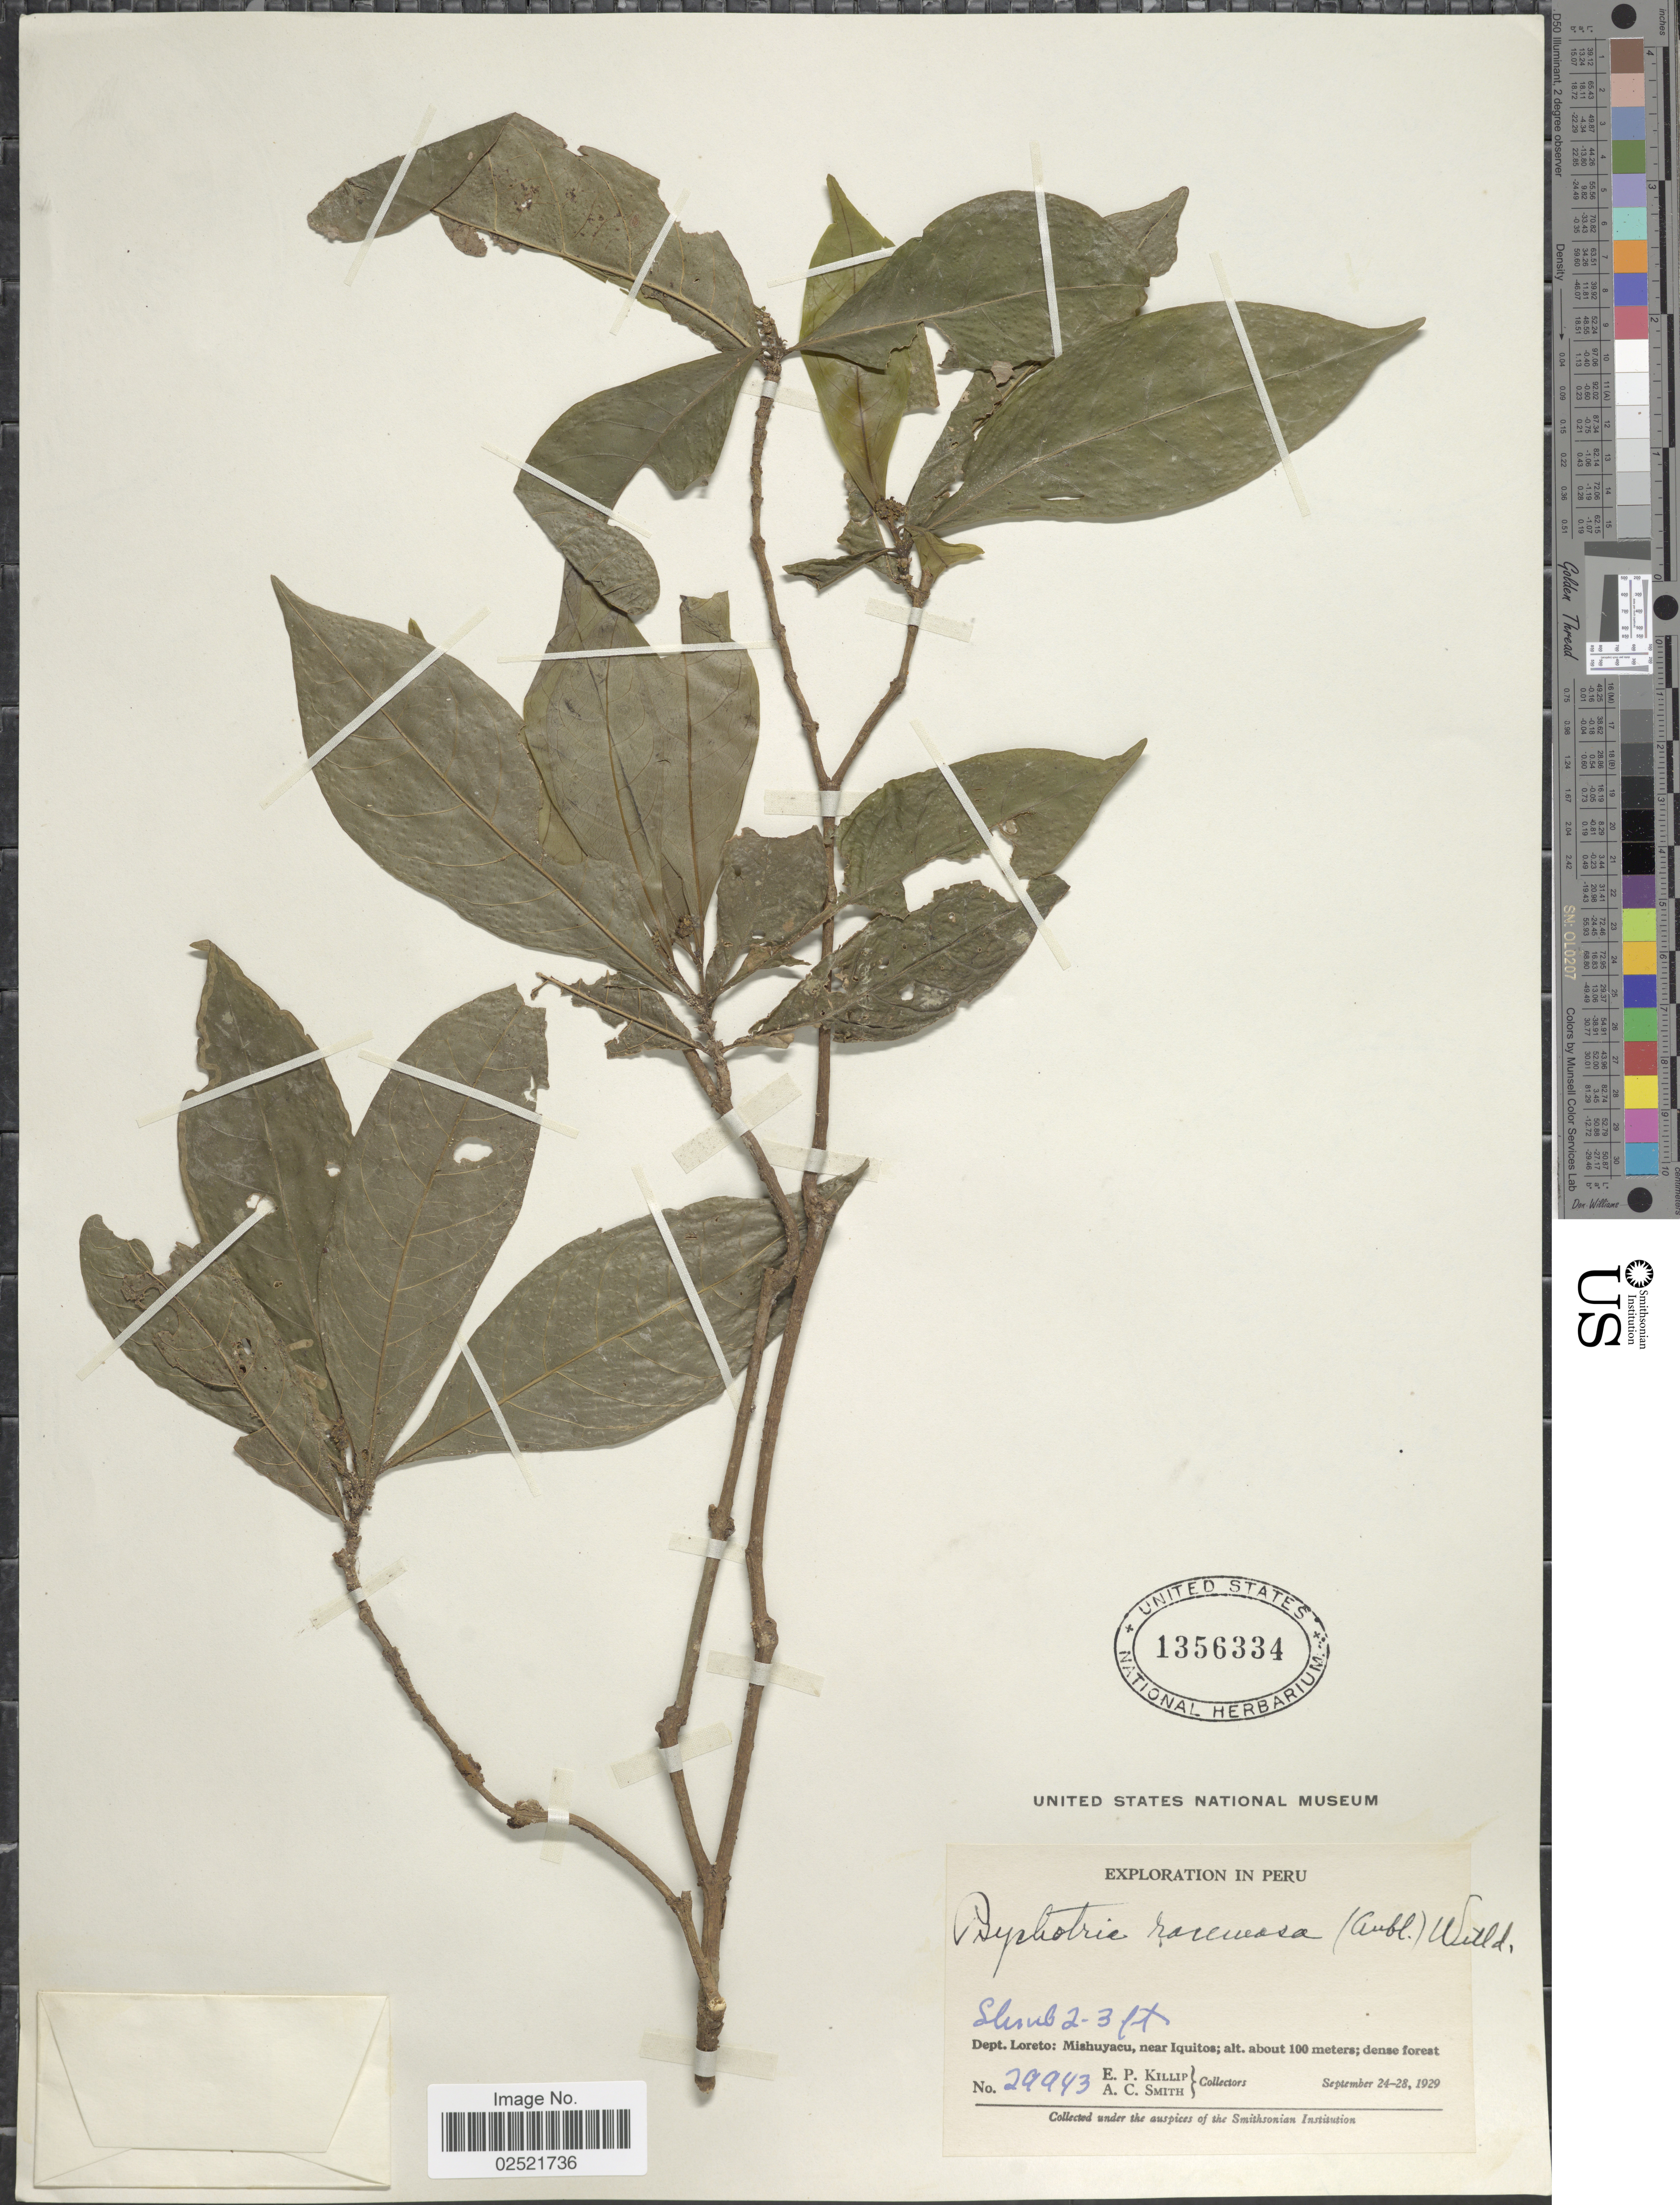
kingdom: Plantae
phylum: Tracheophyta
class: Magnoliopsida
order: Gentianales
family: Rubiaceae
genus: Psychotria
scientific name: Psychotria racemosa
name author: (Aubl.) Raeuschel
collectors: E. P. Killip & A. C. Smith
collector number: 29943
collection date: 1929-09-24/1929-09-28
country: Peru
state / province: Loreto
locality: Mishuyacu, near Iquitos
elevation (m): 100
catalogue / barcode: US 1356334